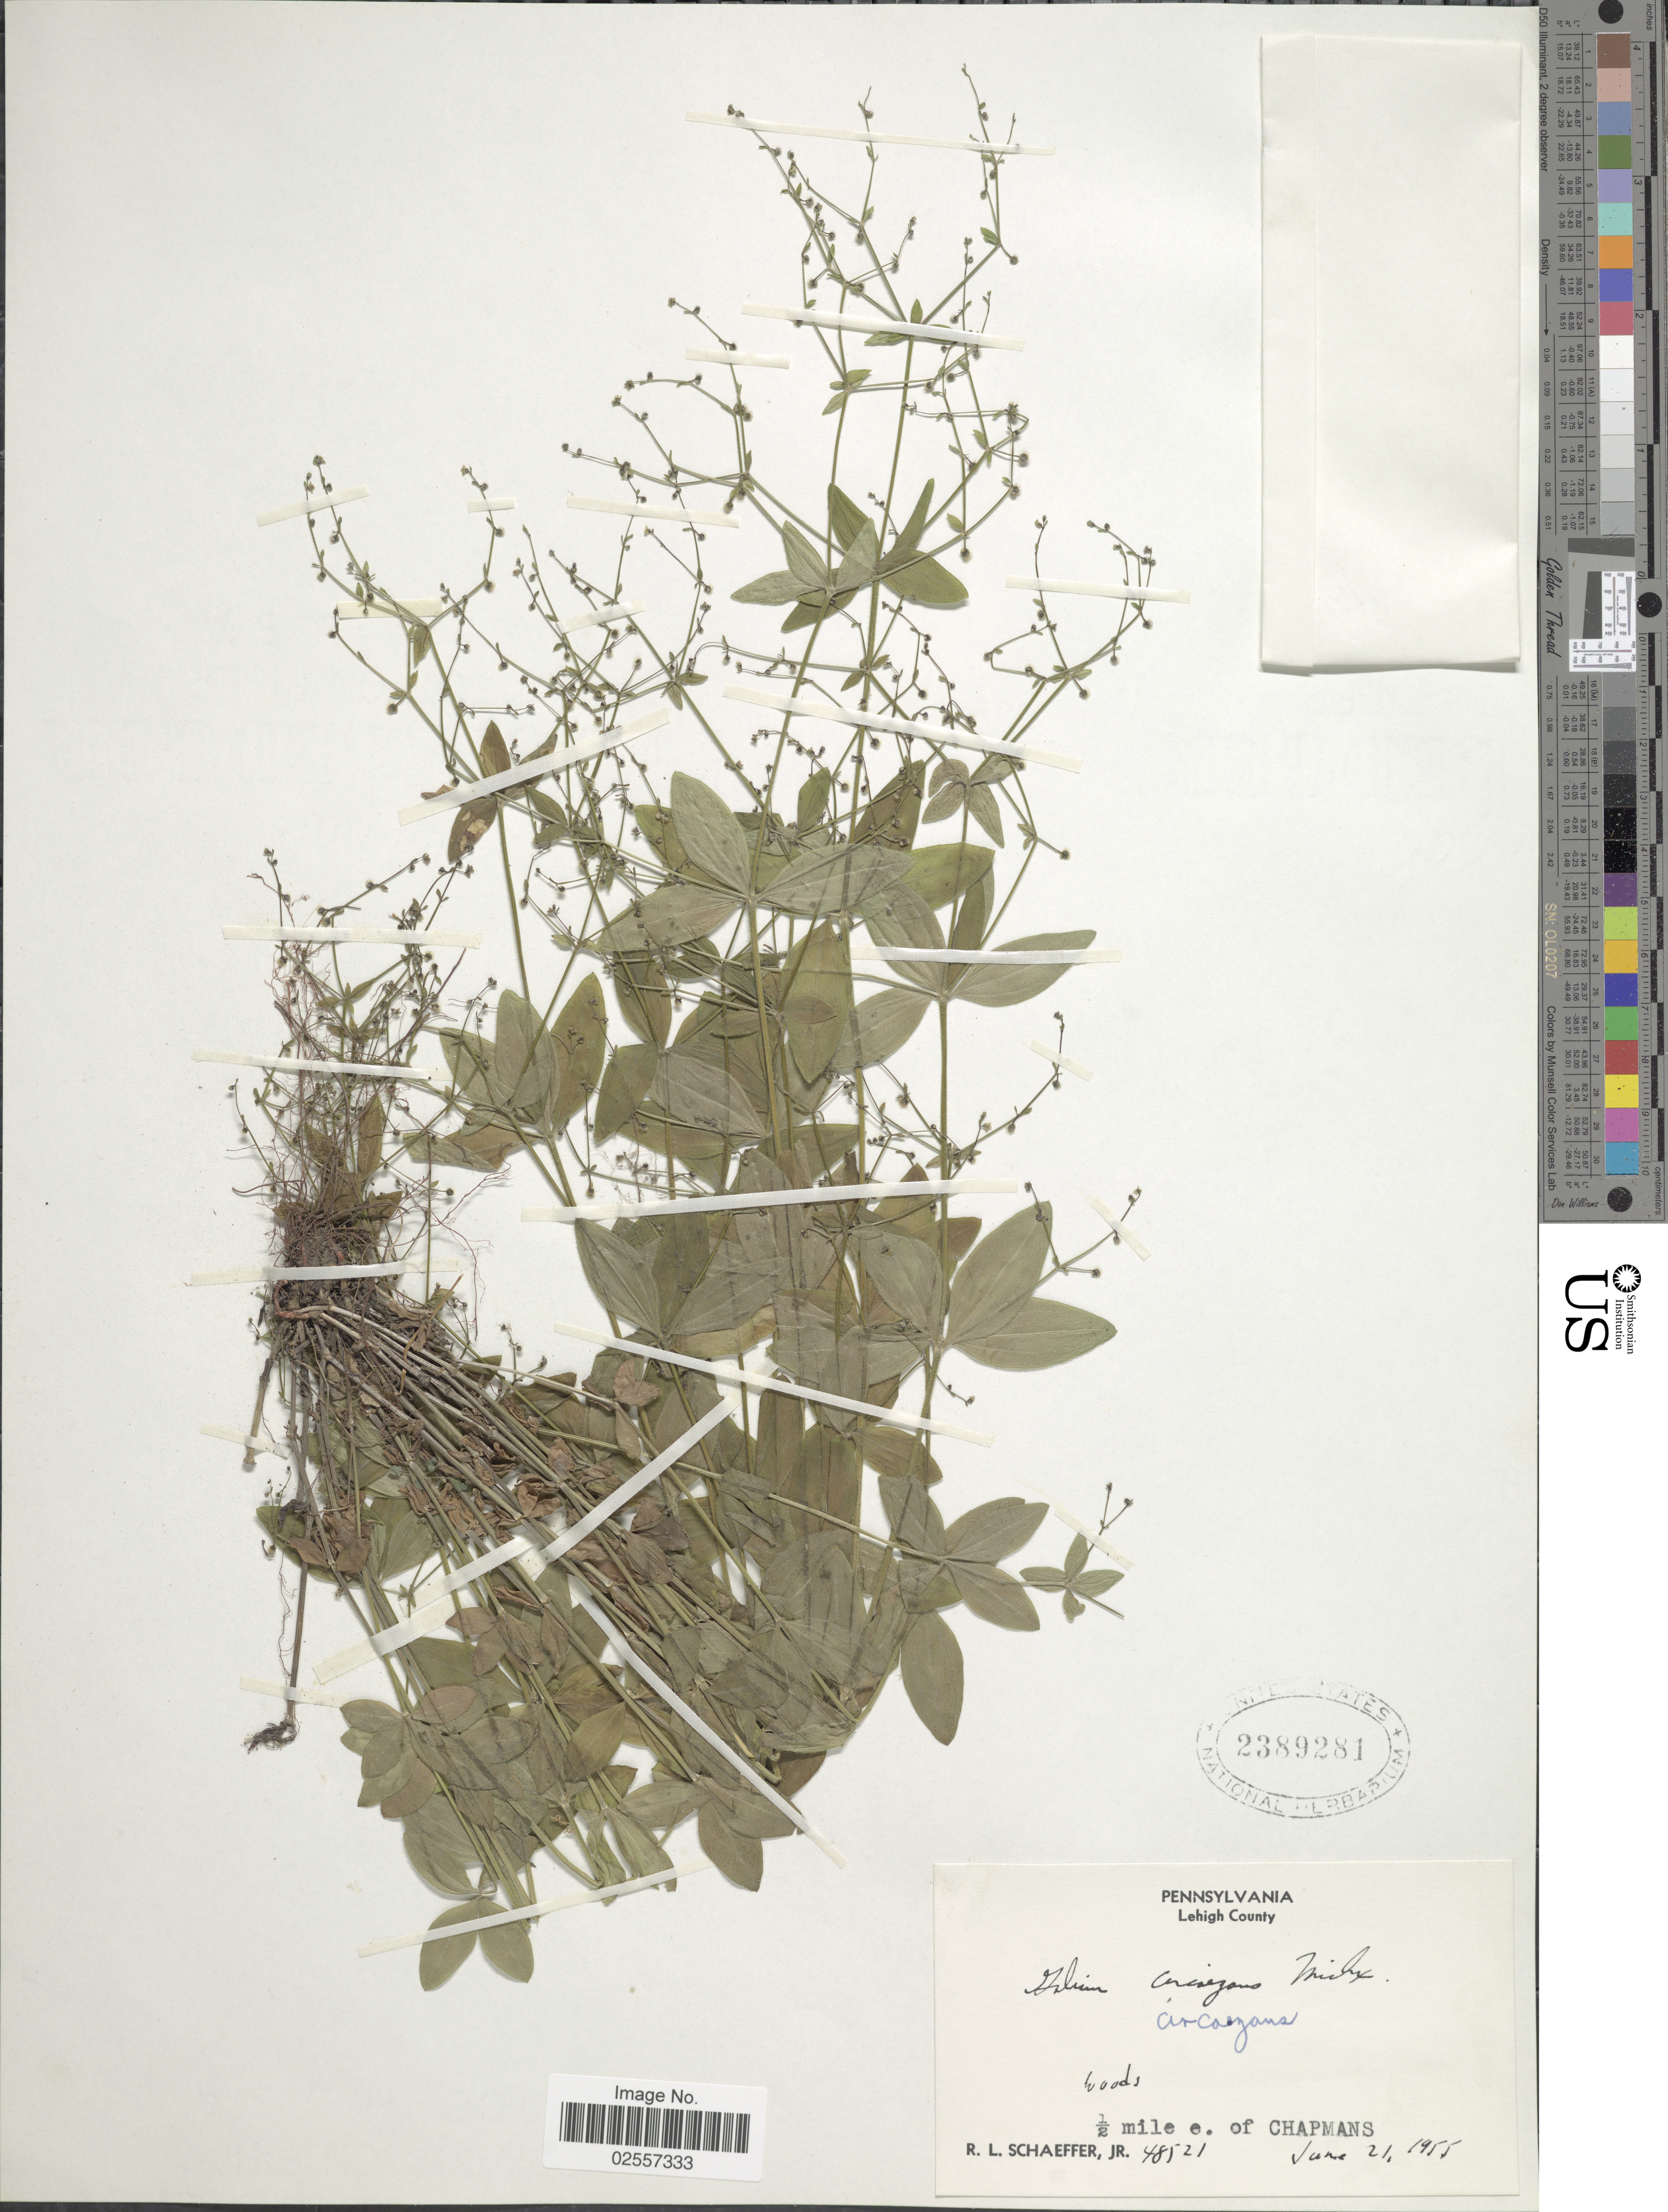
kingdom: Plantae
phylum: Tracheophyta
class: Magnoliopsida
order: Gentianales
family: Rubiaceae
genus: Galium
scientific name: Galium circaezans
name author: Michx.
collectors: R. L. Schaeffer Jr.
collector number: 48521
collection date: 1955-06-21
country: United States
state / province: Pennsylvania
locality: Lehigh County. Woods, ½ mile e. of Chapmans.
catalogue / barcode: US 2389281